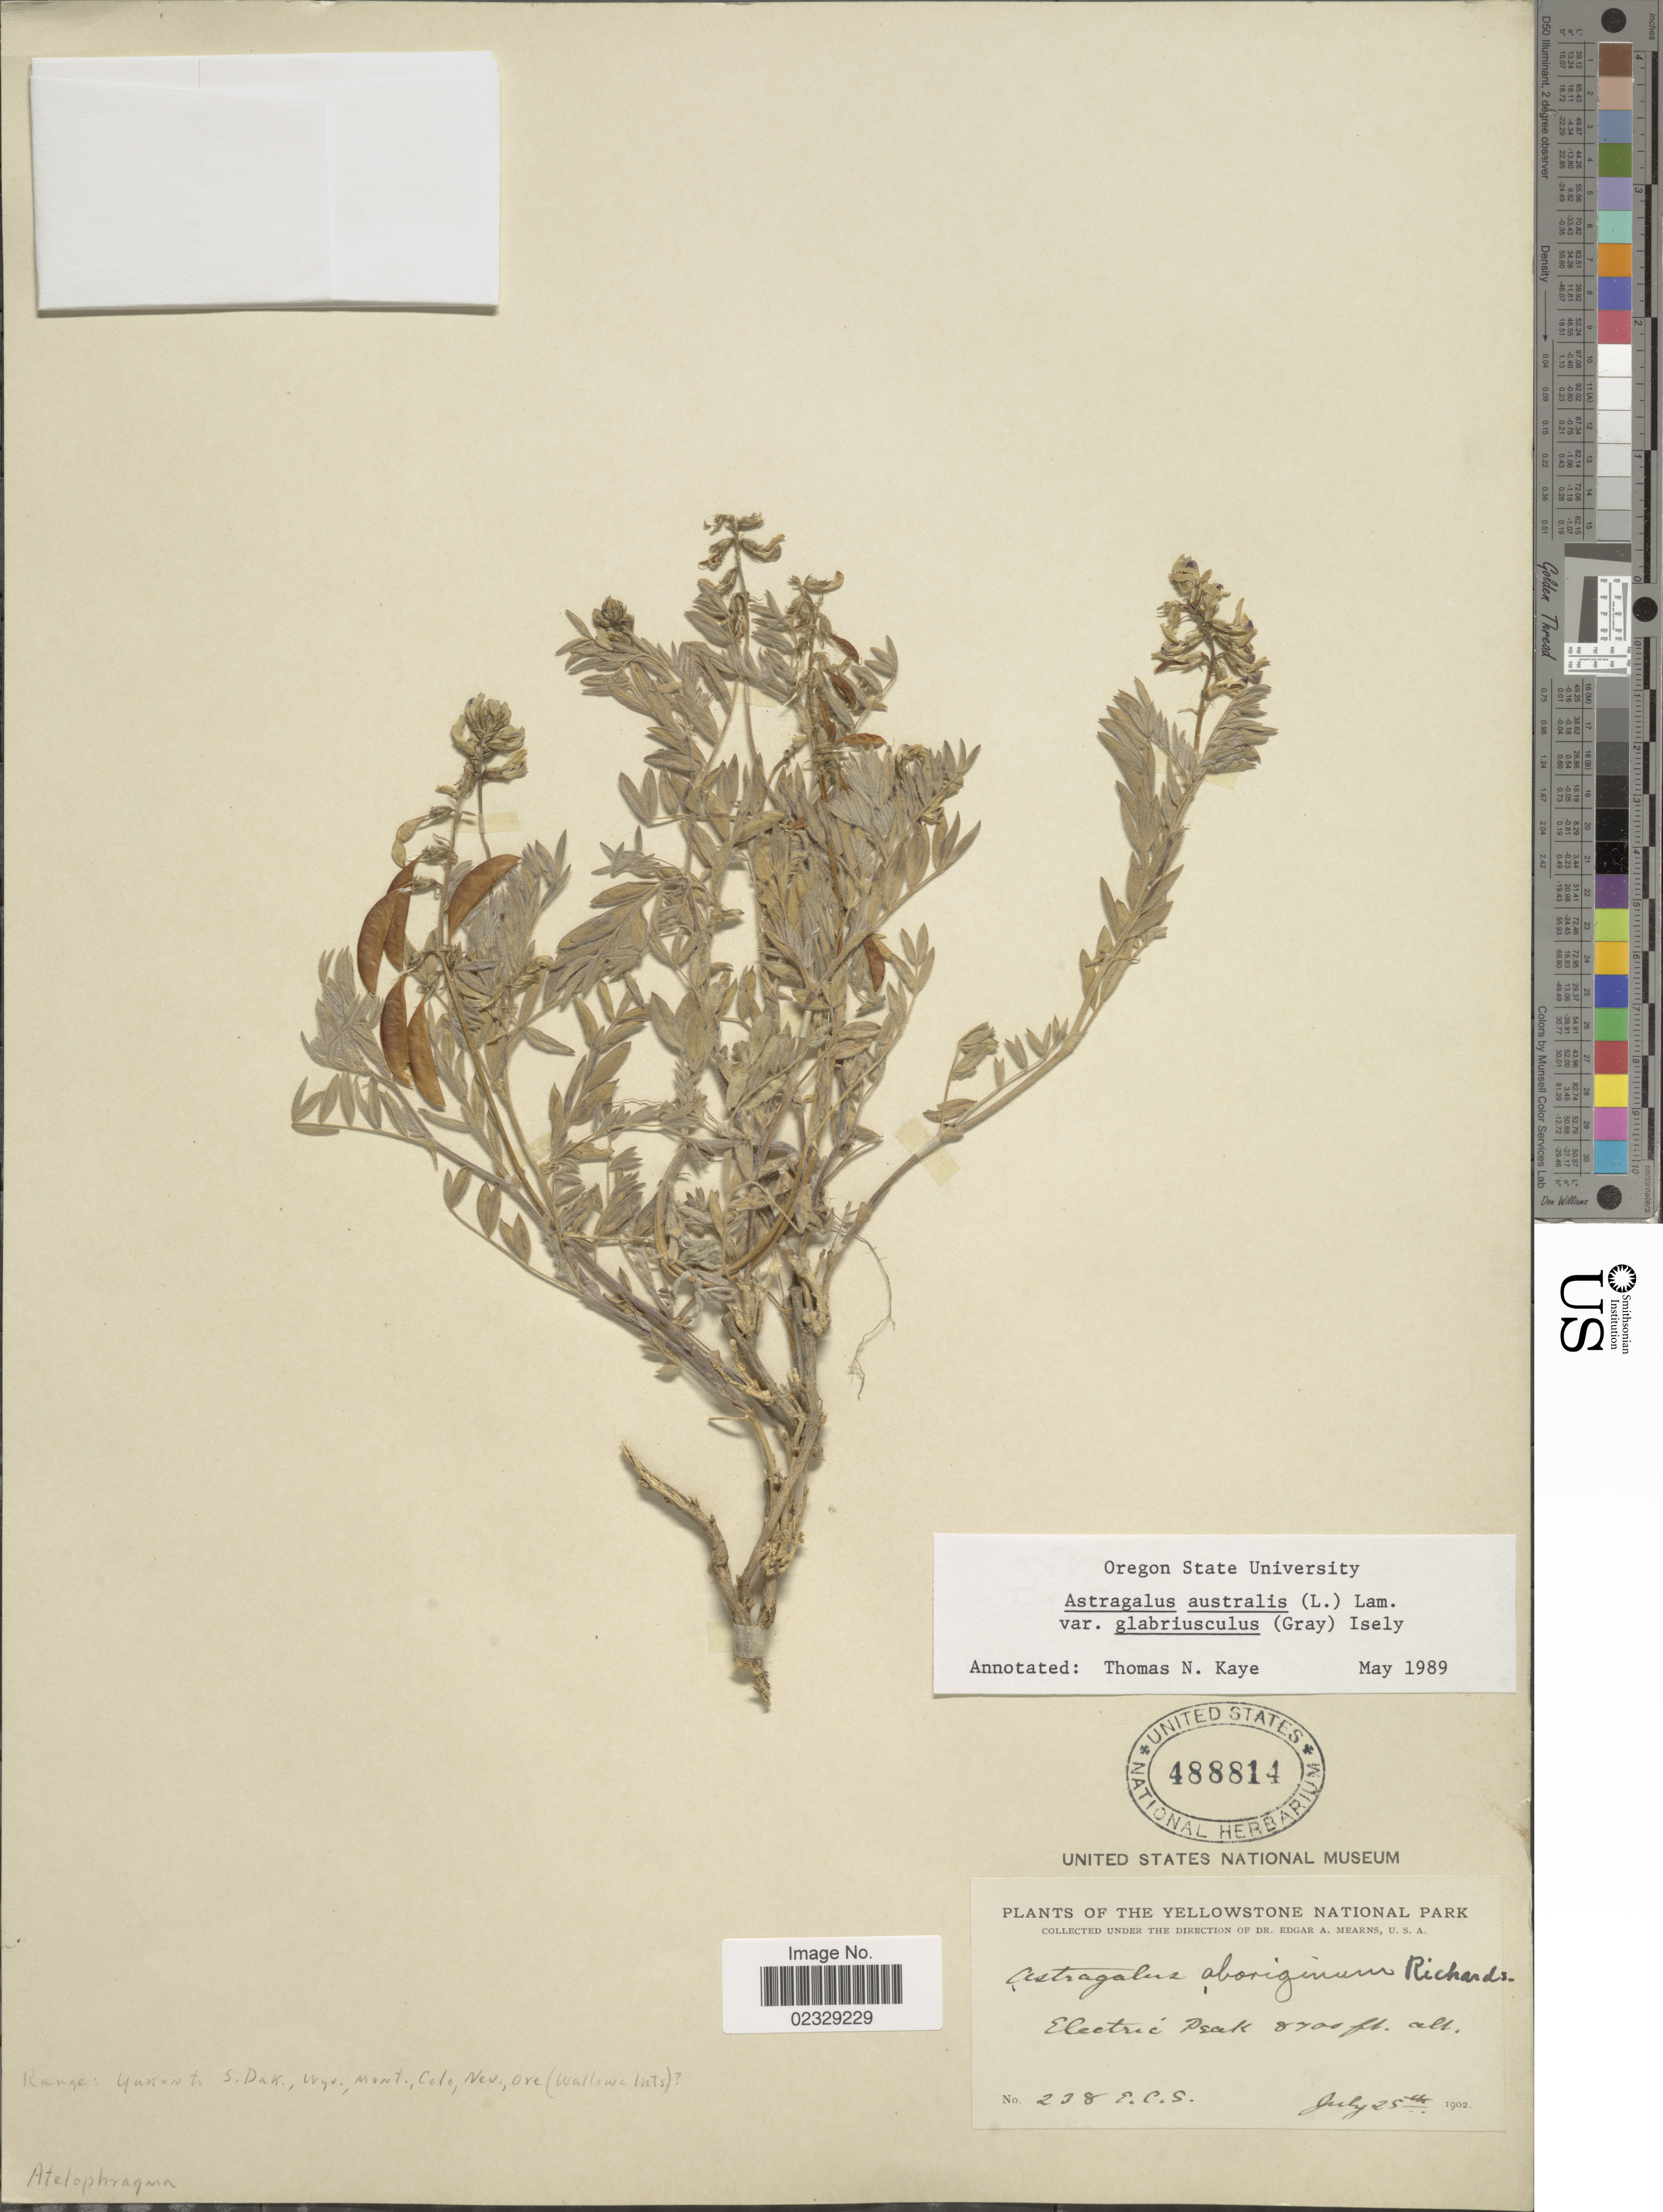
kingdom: Plantae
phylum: Tracheophyta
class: Magnoliopsida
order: Fabales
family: Fabaceae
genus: Astragalus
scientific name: Astragalus australis var. glabriusculus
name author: (Hook.) Isley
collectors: E. C. Smith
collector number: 238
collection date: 1902-07-25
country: United States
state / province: Montana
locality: Yellowstone National Park, Electric Peak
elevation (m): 2652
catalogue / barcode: US 488814